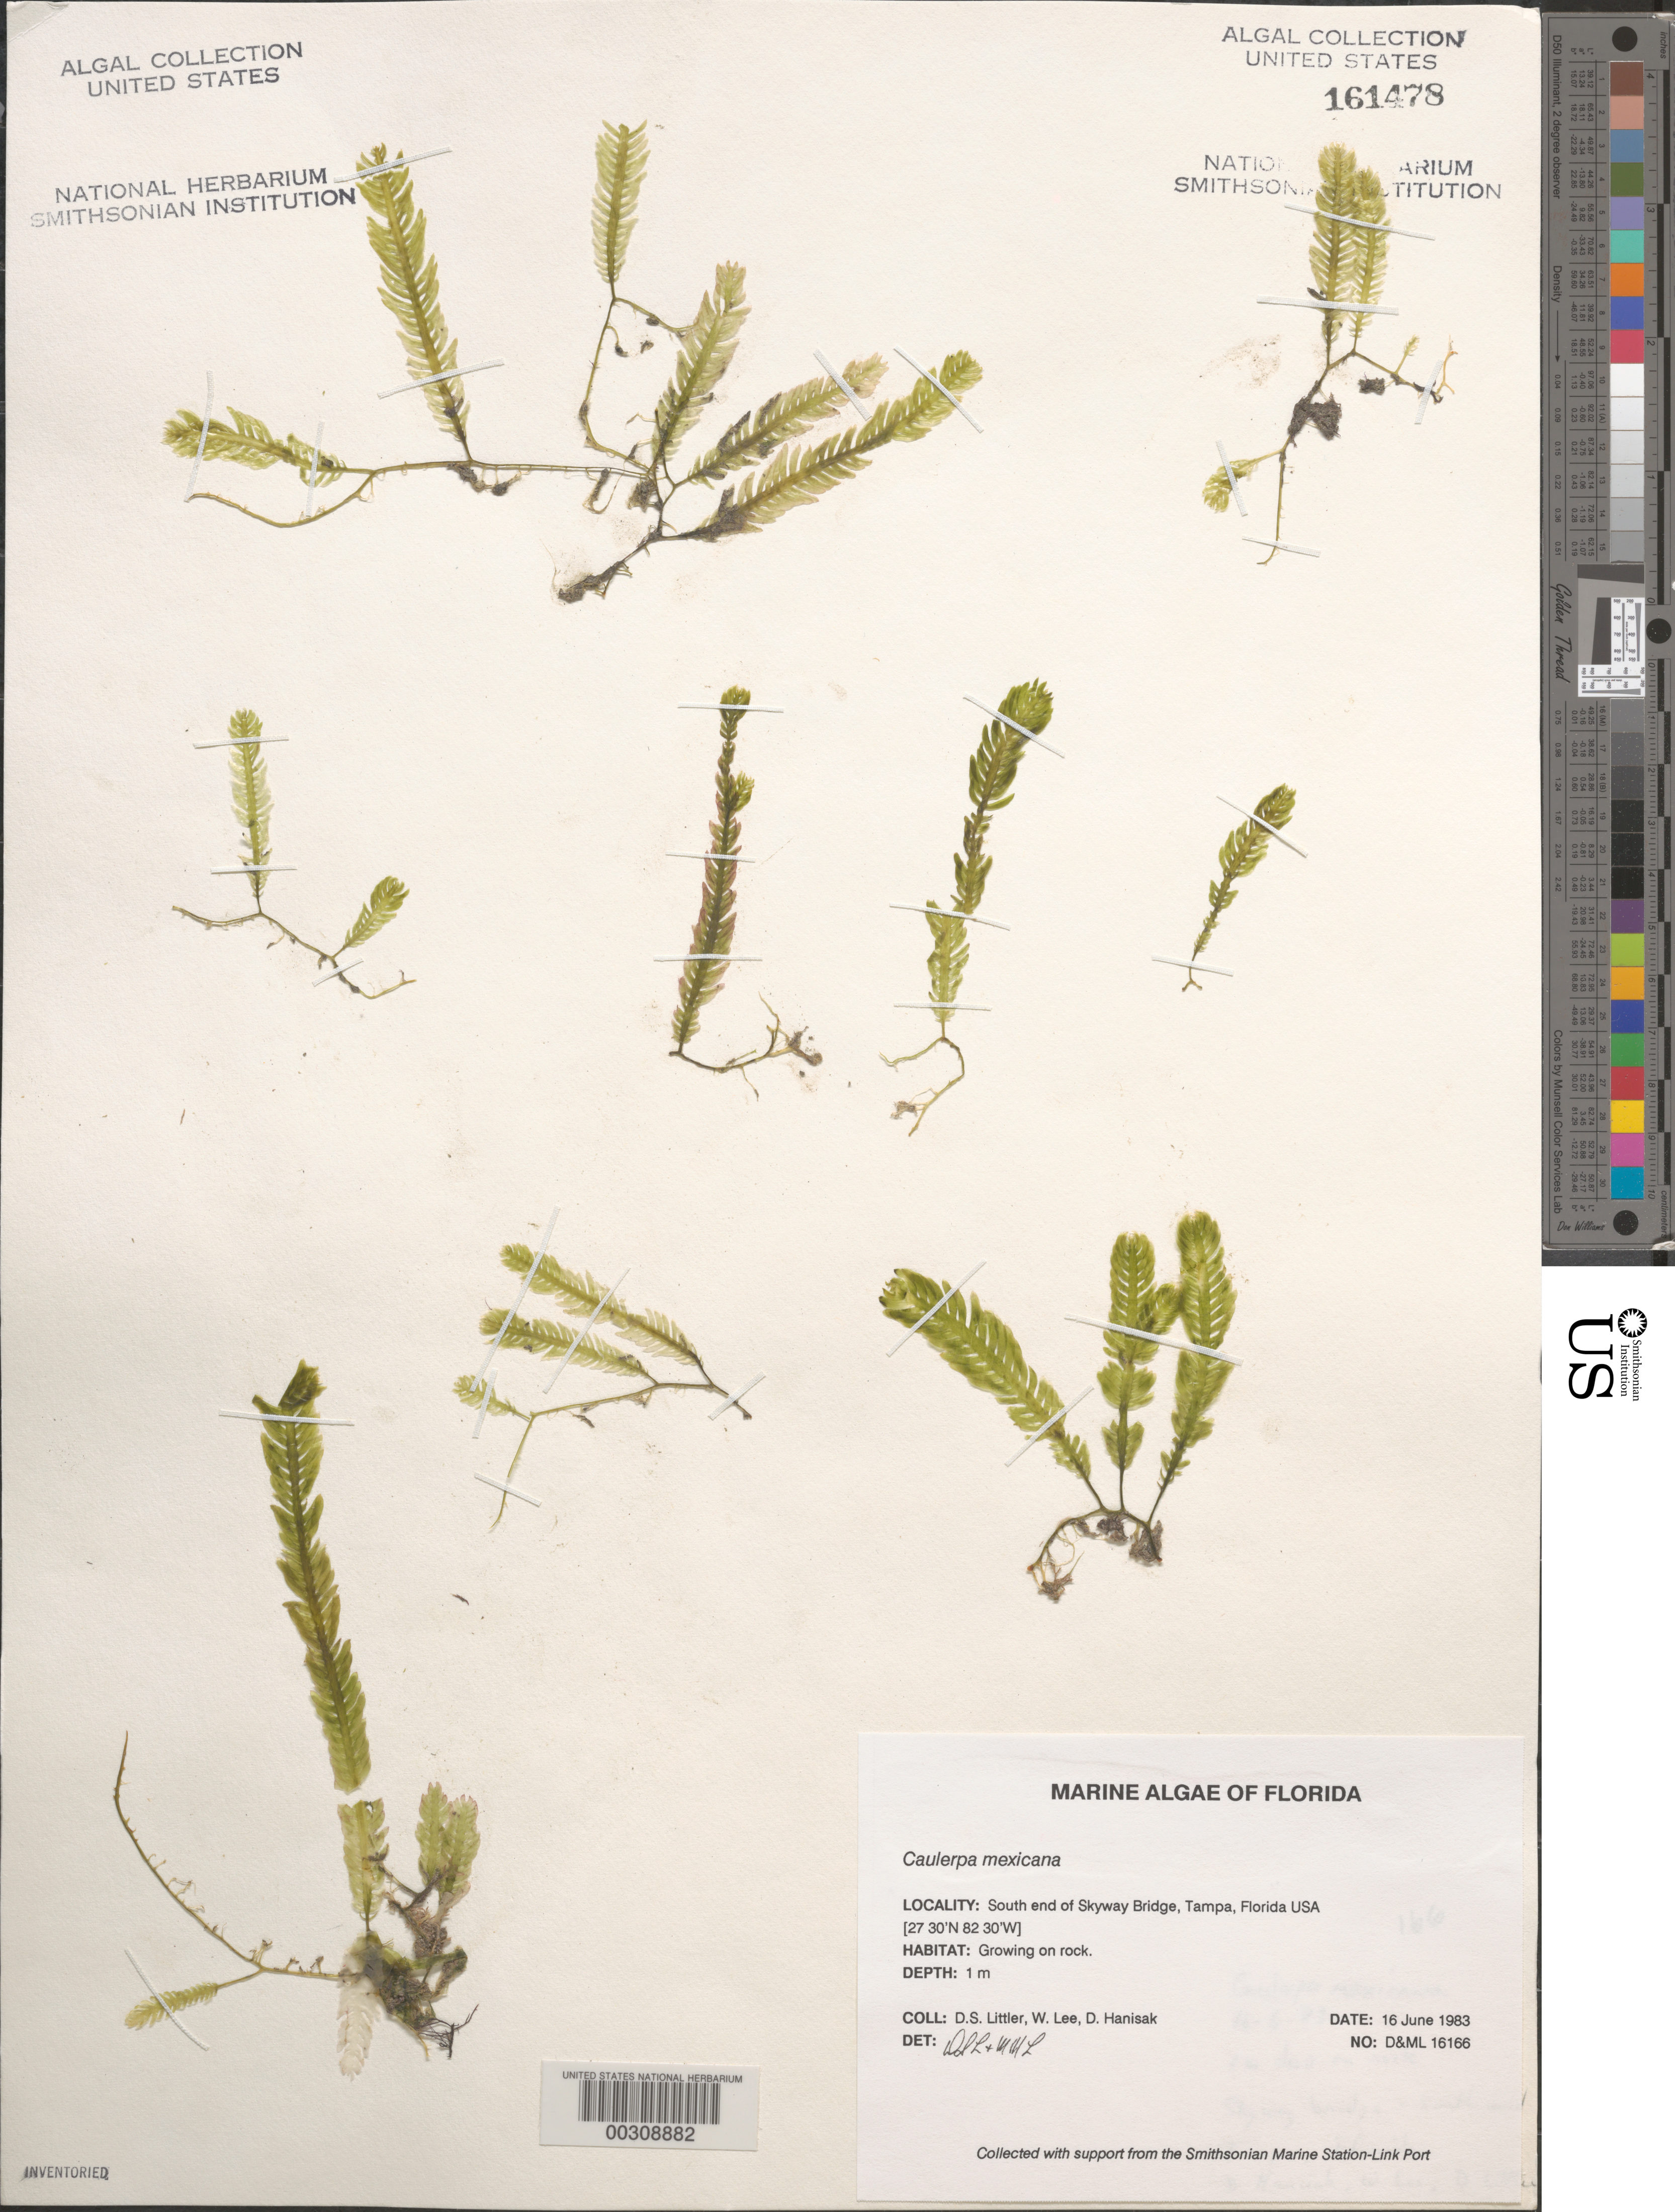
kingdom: Plantae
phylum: Chlorophyta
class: Ulvophyceae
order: Bryopsidales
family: Caulerpaceae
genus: Caulerpa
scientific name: Caulerpa mexicana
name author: Sond. ex Kütz.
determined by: Littler, D. S.; Littler, M. M.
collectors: D. S. Littler, W. Lee & M. Hanisak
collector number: D&ML 16166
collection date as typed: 16 Jun 1983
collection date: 1983-06-16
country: United States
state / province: Florida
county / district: Hillsborough County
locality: Skyway Bridge, Tampa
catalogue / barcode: US 161478